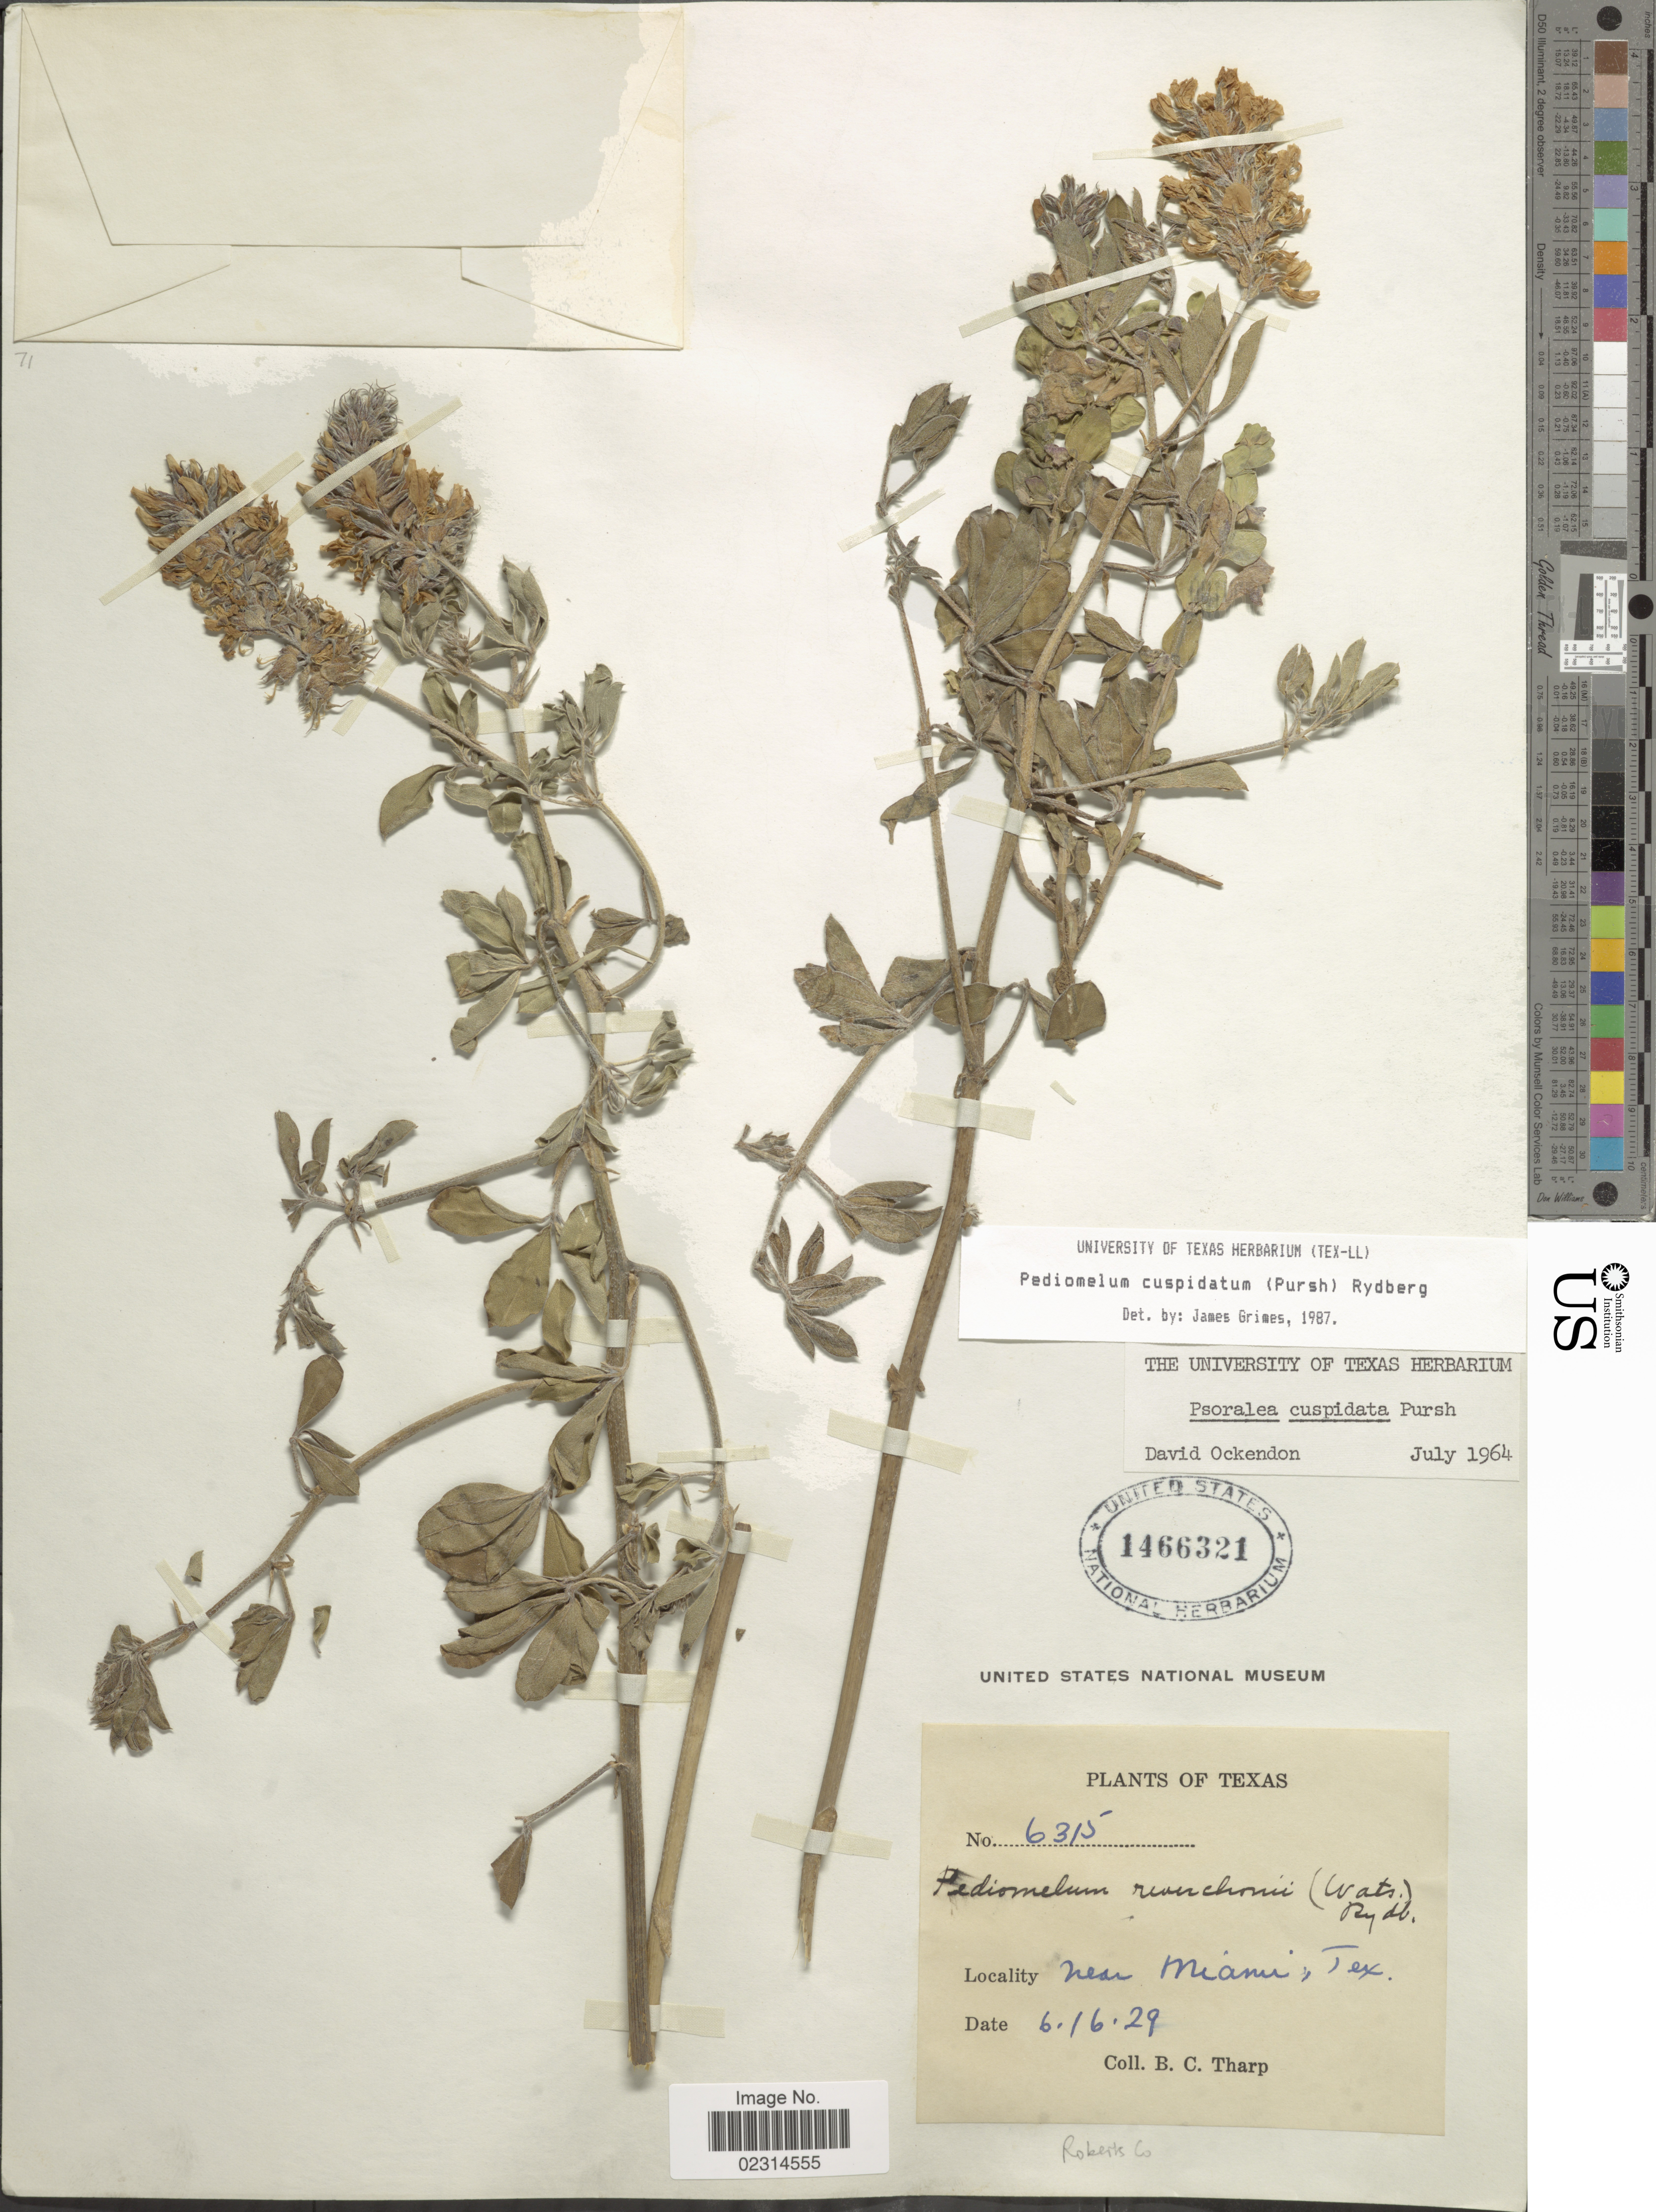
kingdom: Plantae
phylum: Tracheophyta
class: Magnoliopsida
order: Fabales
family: Fabaceae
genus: Pediomelum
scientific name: Pediomelum cuspidatum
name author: (Pursh) Rydb.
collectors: B. C. Tharp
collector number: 6315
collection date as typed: Transcribed d/m/y: 16/6/29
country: United States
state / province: Texas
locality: Near Miami, Roberts Co.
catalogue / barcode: US 1466321